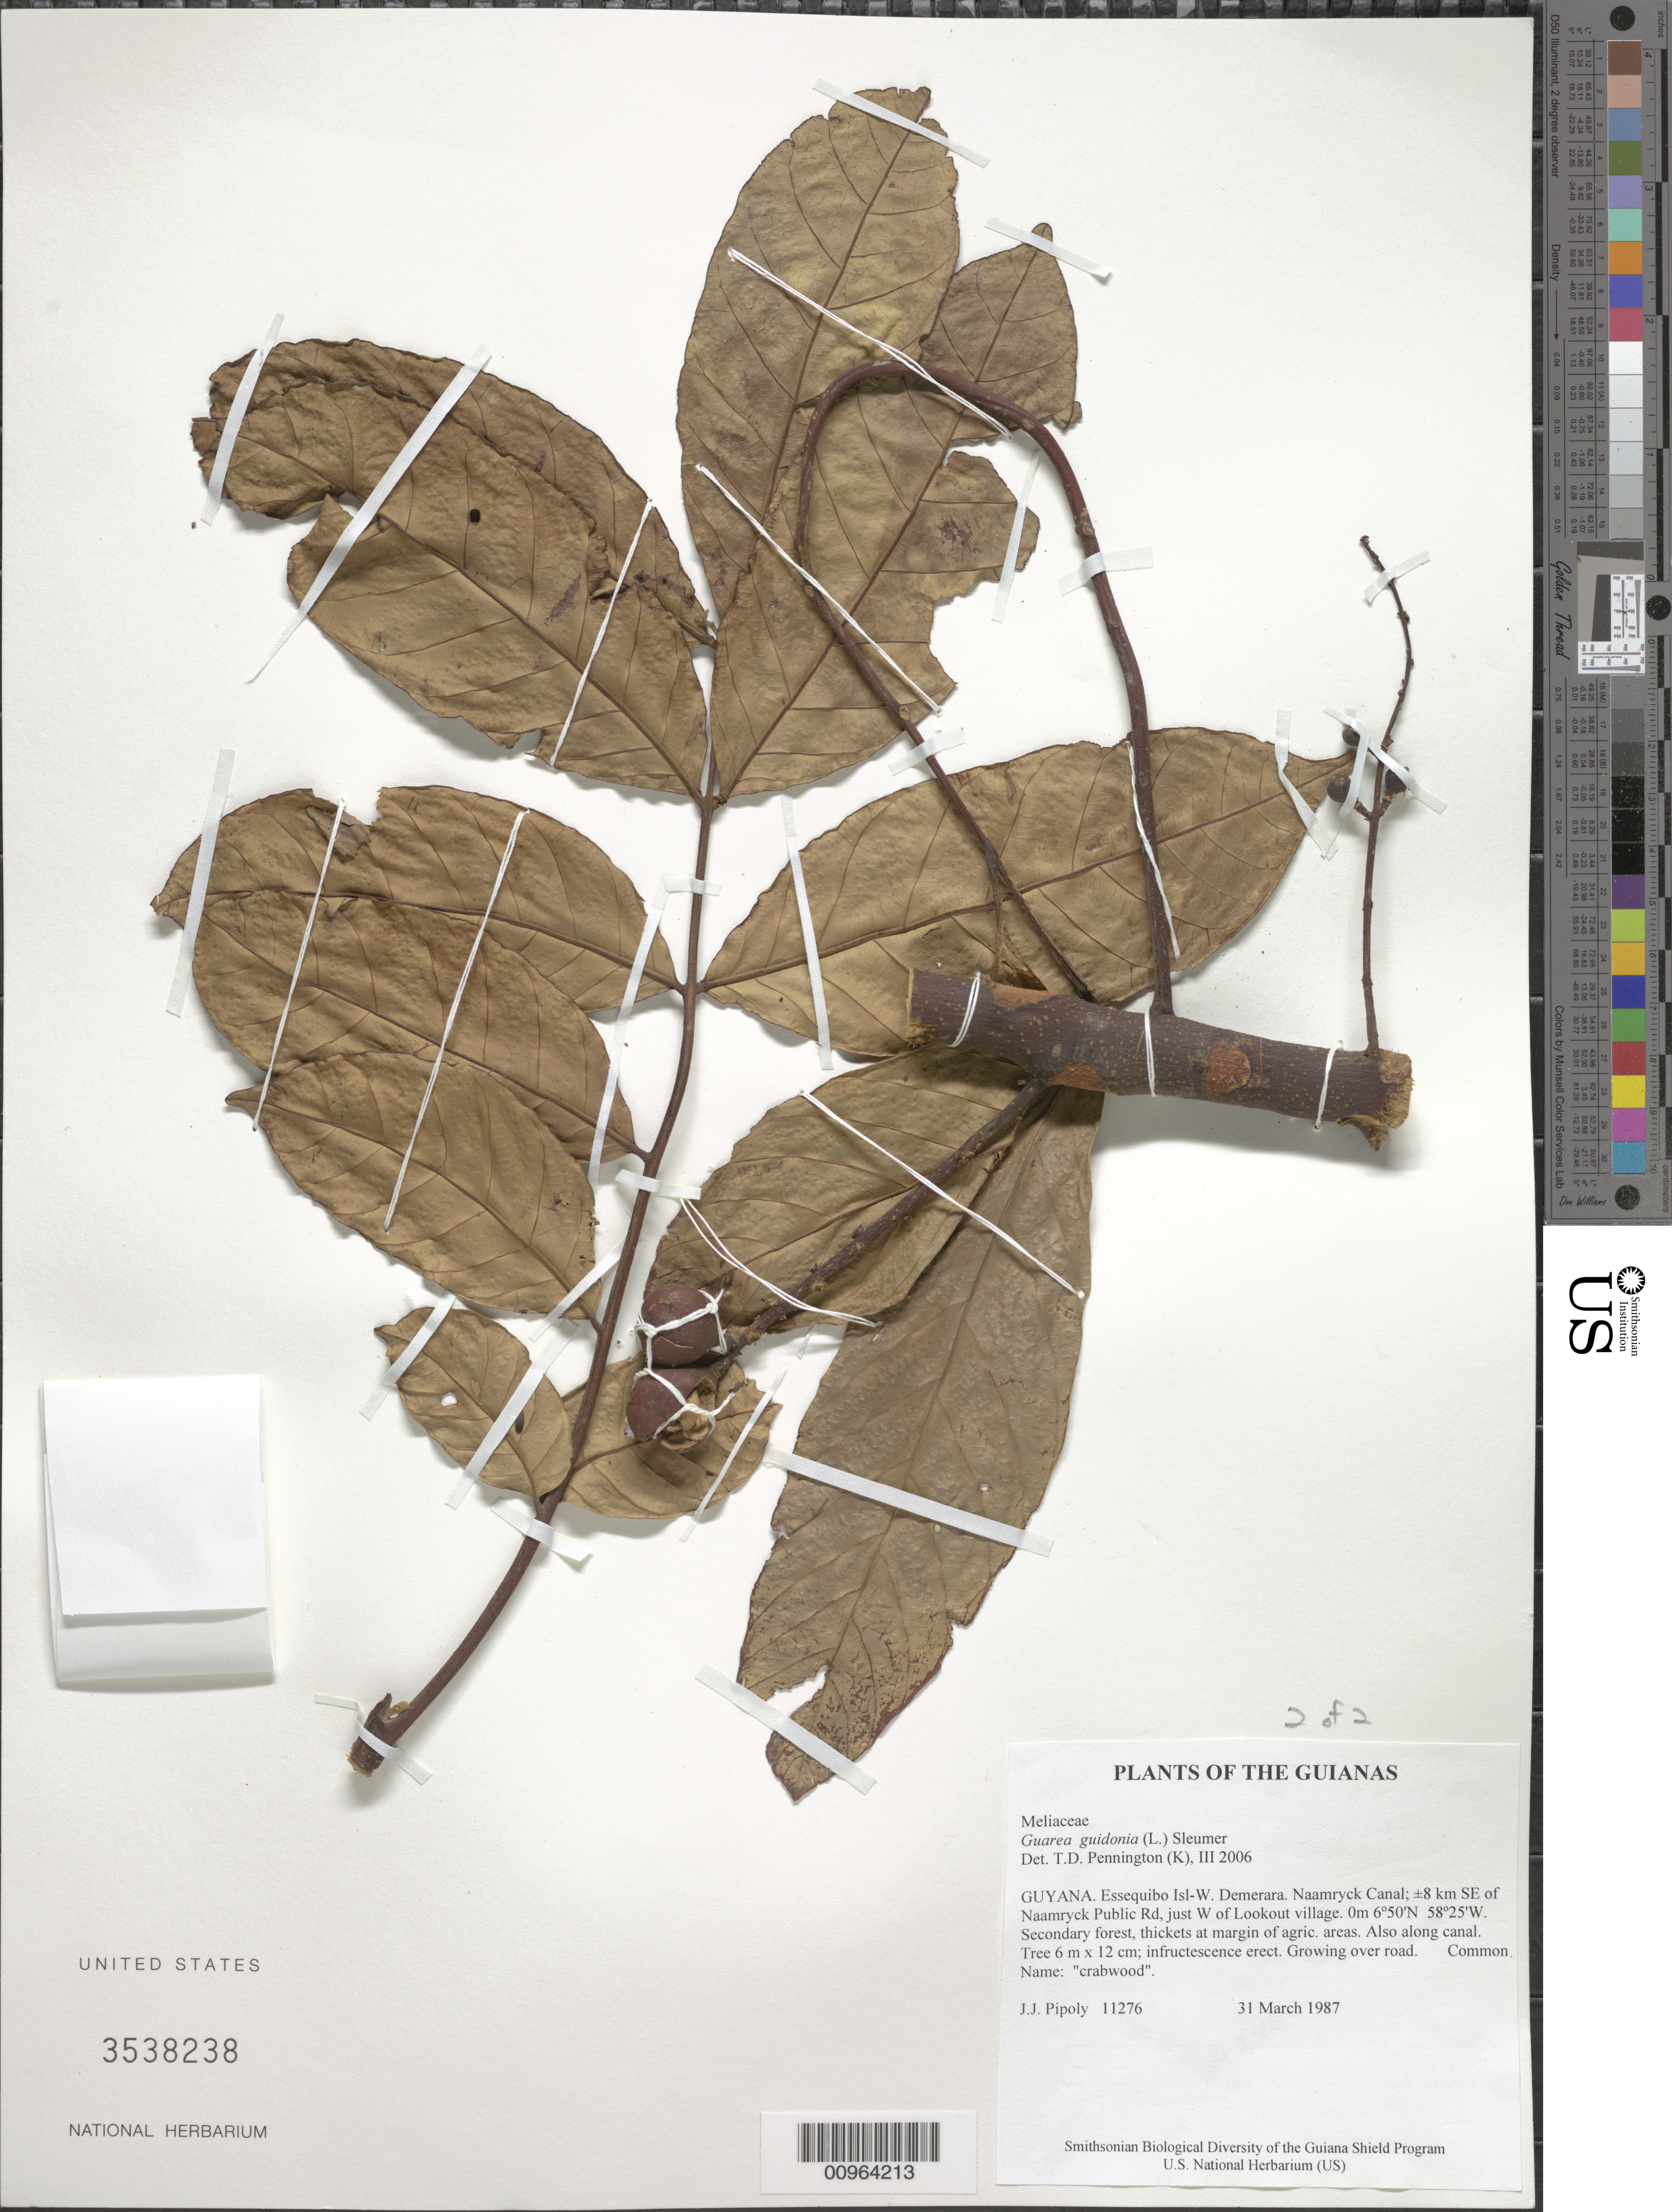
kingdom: Plantae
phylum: Tracheophyta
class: Magnoliopsida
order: Sapindales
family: Meliaceae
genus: Guarea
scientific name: Guarea guidonia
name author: (L.) Sleumer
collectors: J. J. Pipoly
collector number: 11276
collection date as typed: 31 March 1987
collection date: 1987-03-31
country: Guyana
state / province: Essequibo Isl-W. Demerara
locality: Naamryck Canal; ±8 km SE of Naamryck Public Rd, just W of Lookout village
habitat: Secondary forest, thickets at margin of agric. areas. Also along canal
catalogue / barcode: US 3538238